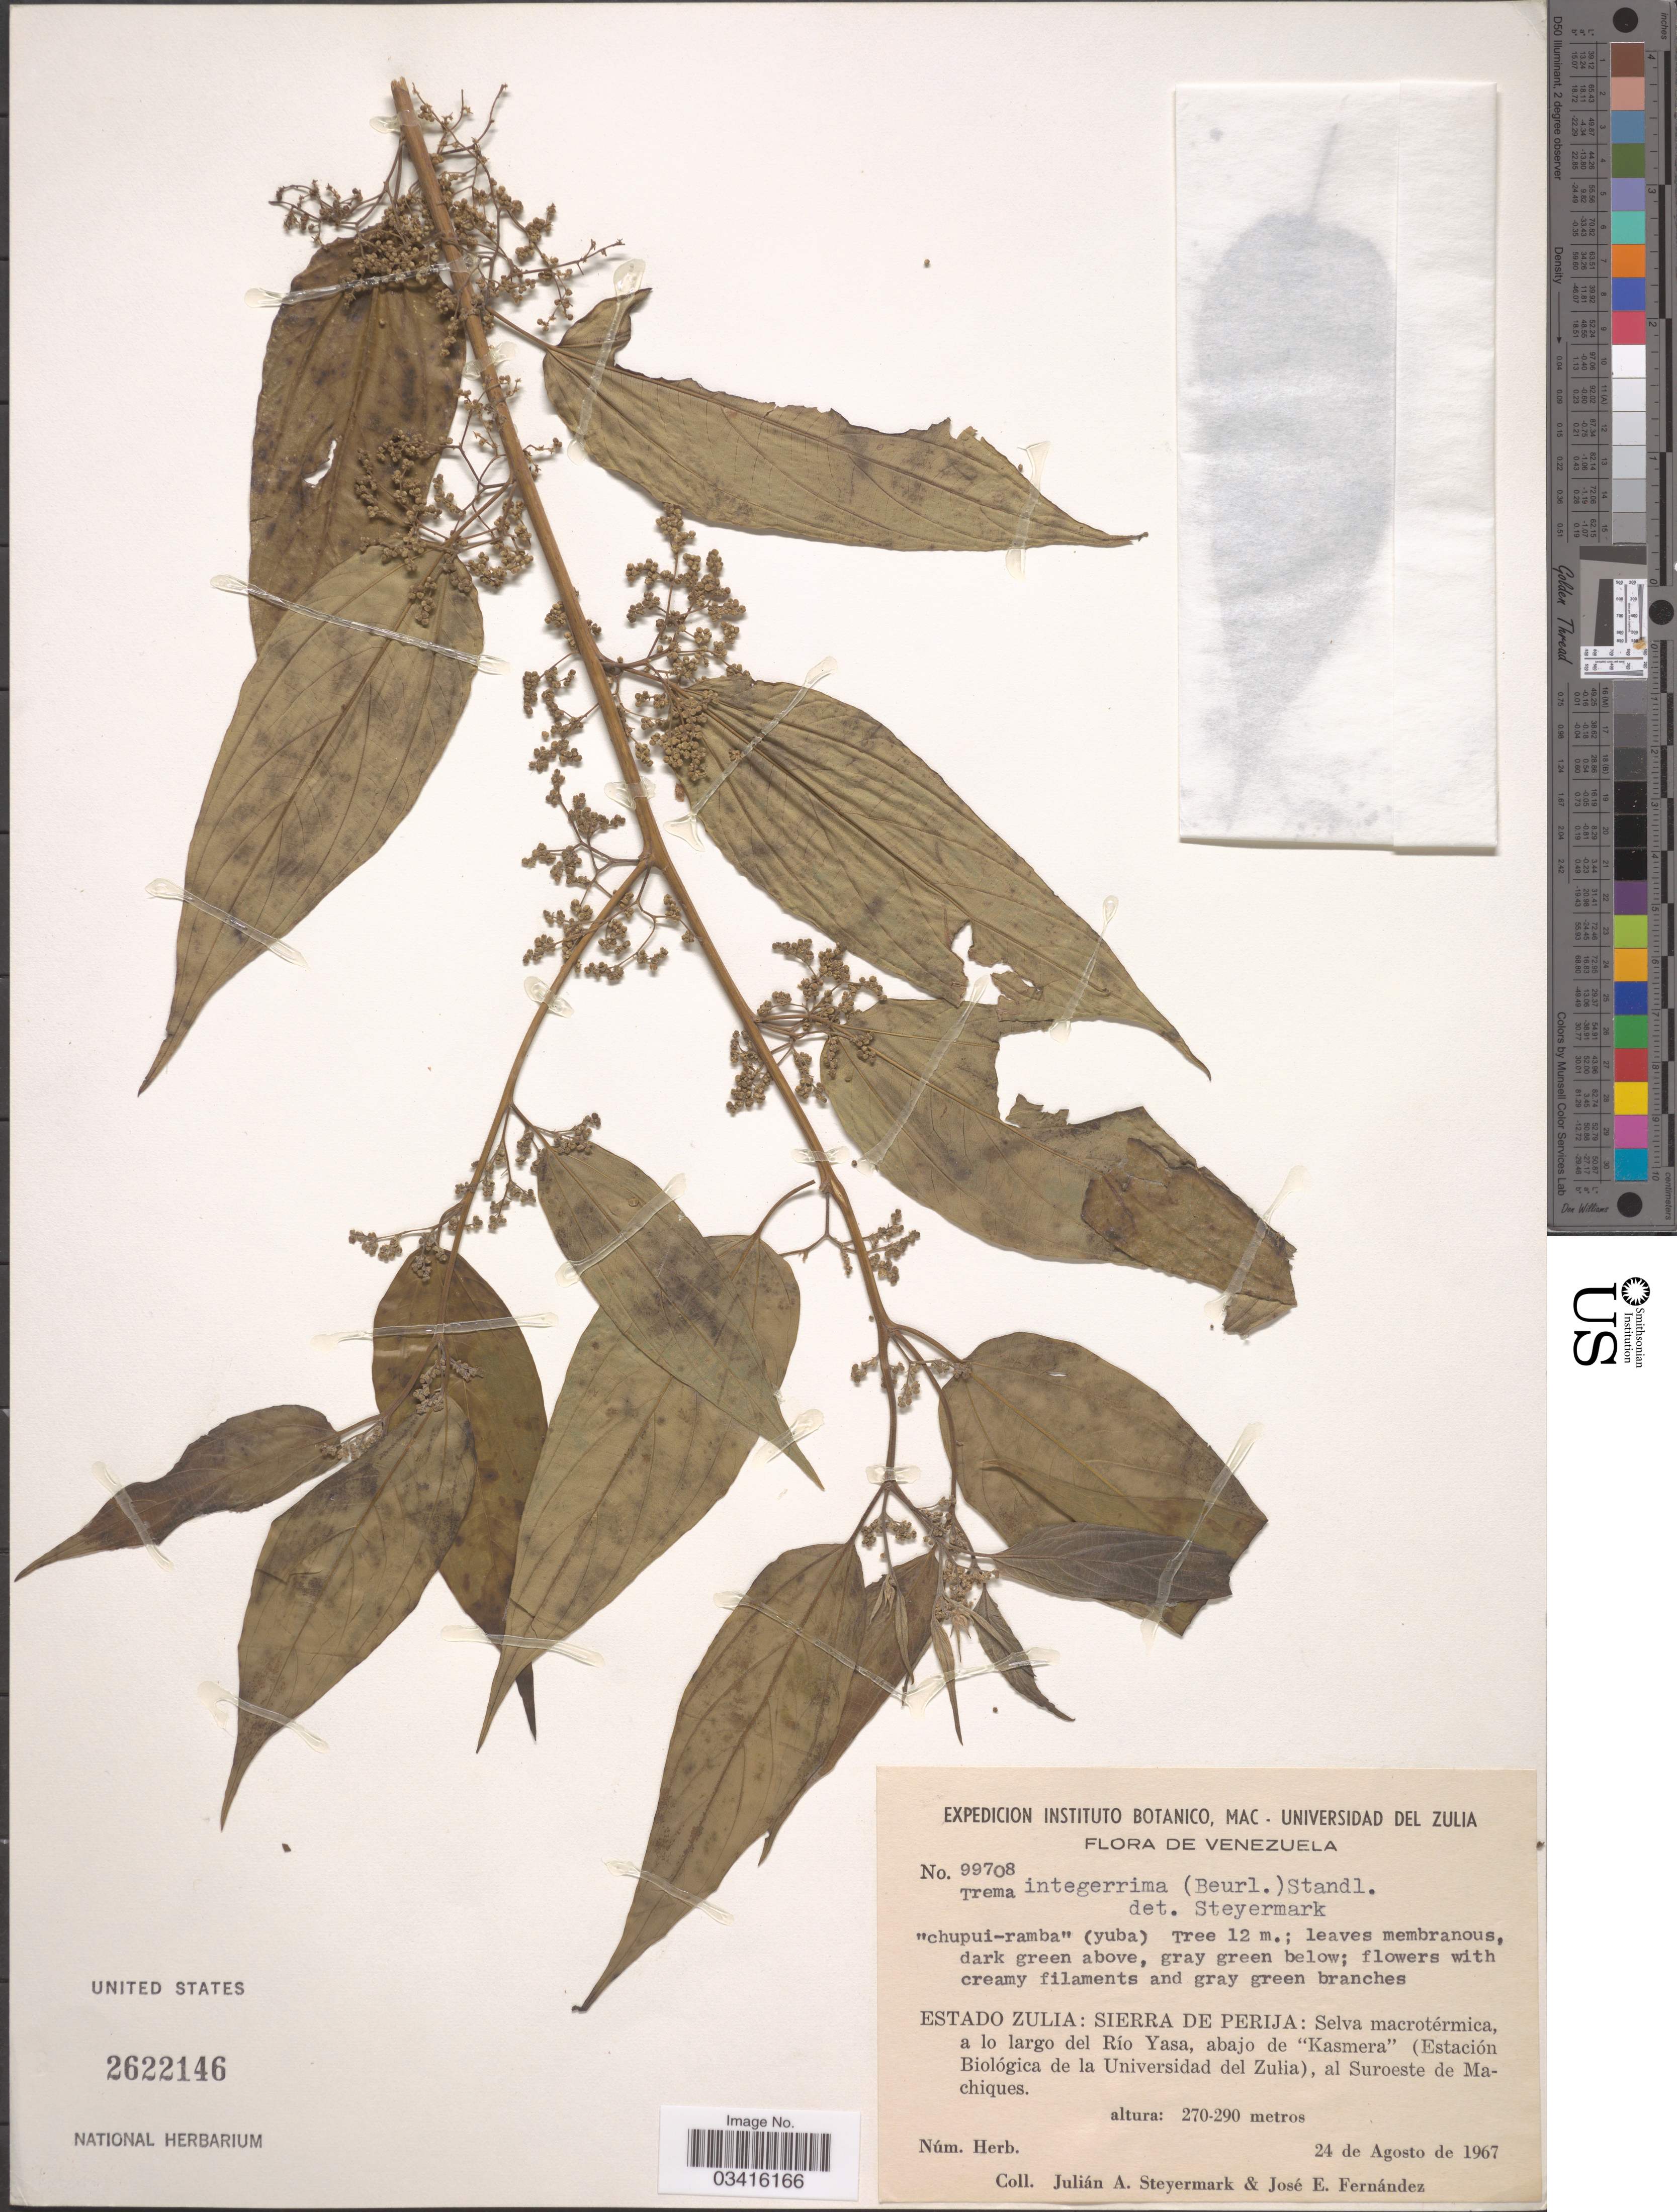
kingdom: Plantae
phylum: Tracheophyta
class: Magnoliopsida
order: Rosales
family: Cannabaceae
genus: Trema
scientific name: Trema integerrimum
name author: (Beurl.) Standl.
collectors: J. Steyermark & J. Fernández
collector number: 99708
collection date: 1967-08-24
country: Venezuela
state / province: Zulia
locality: Sierra de Perija: Selva macrotérmica, a lo largo del Río Yasa, abajo de "Kasmera" (Estación Biológica de la Universidad del Zulia), al Suroeste de Machiques.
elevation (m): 270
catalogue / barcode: US 2622146